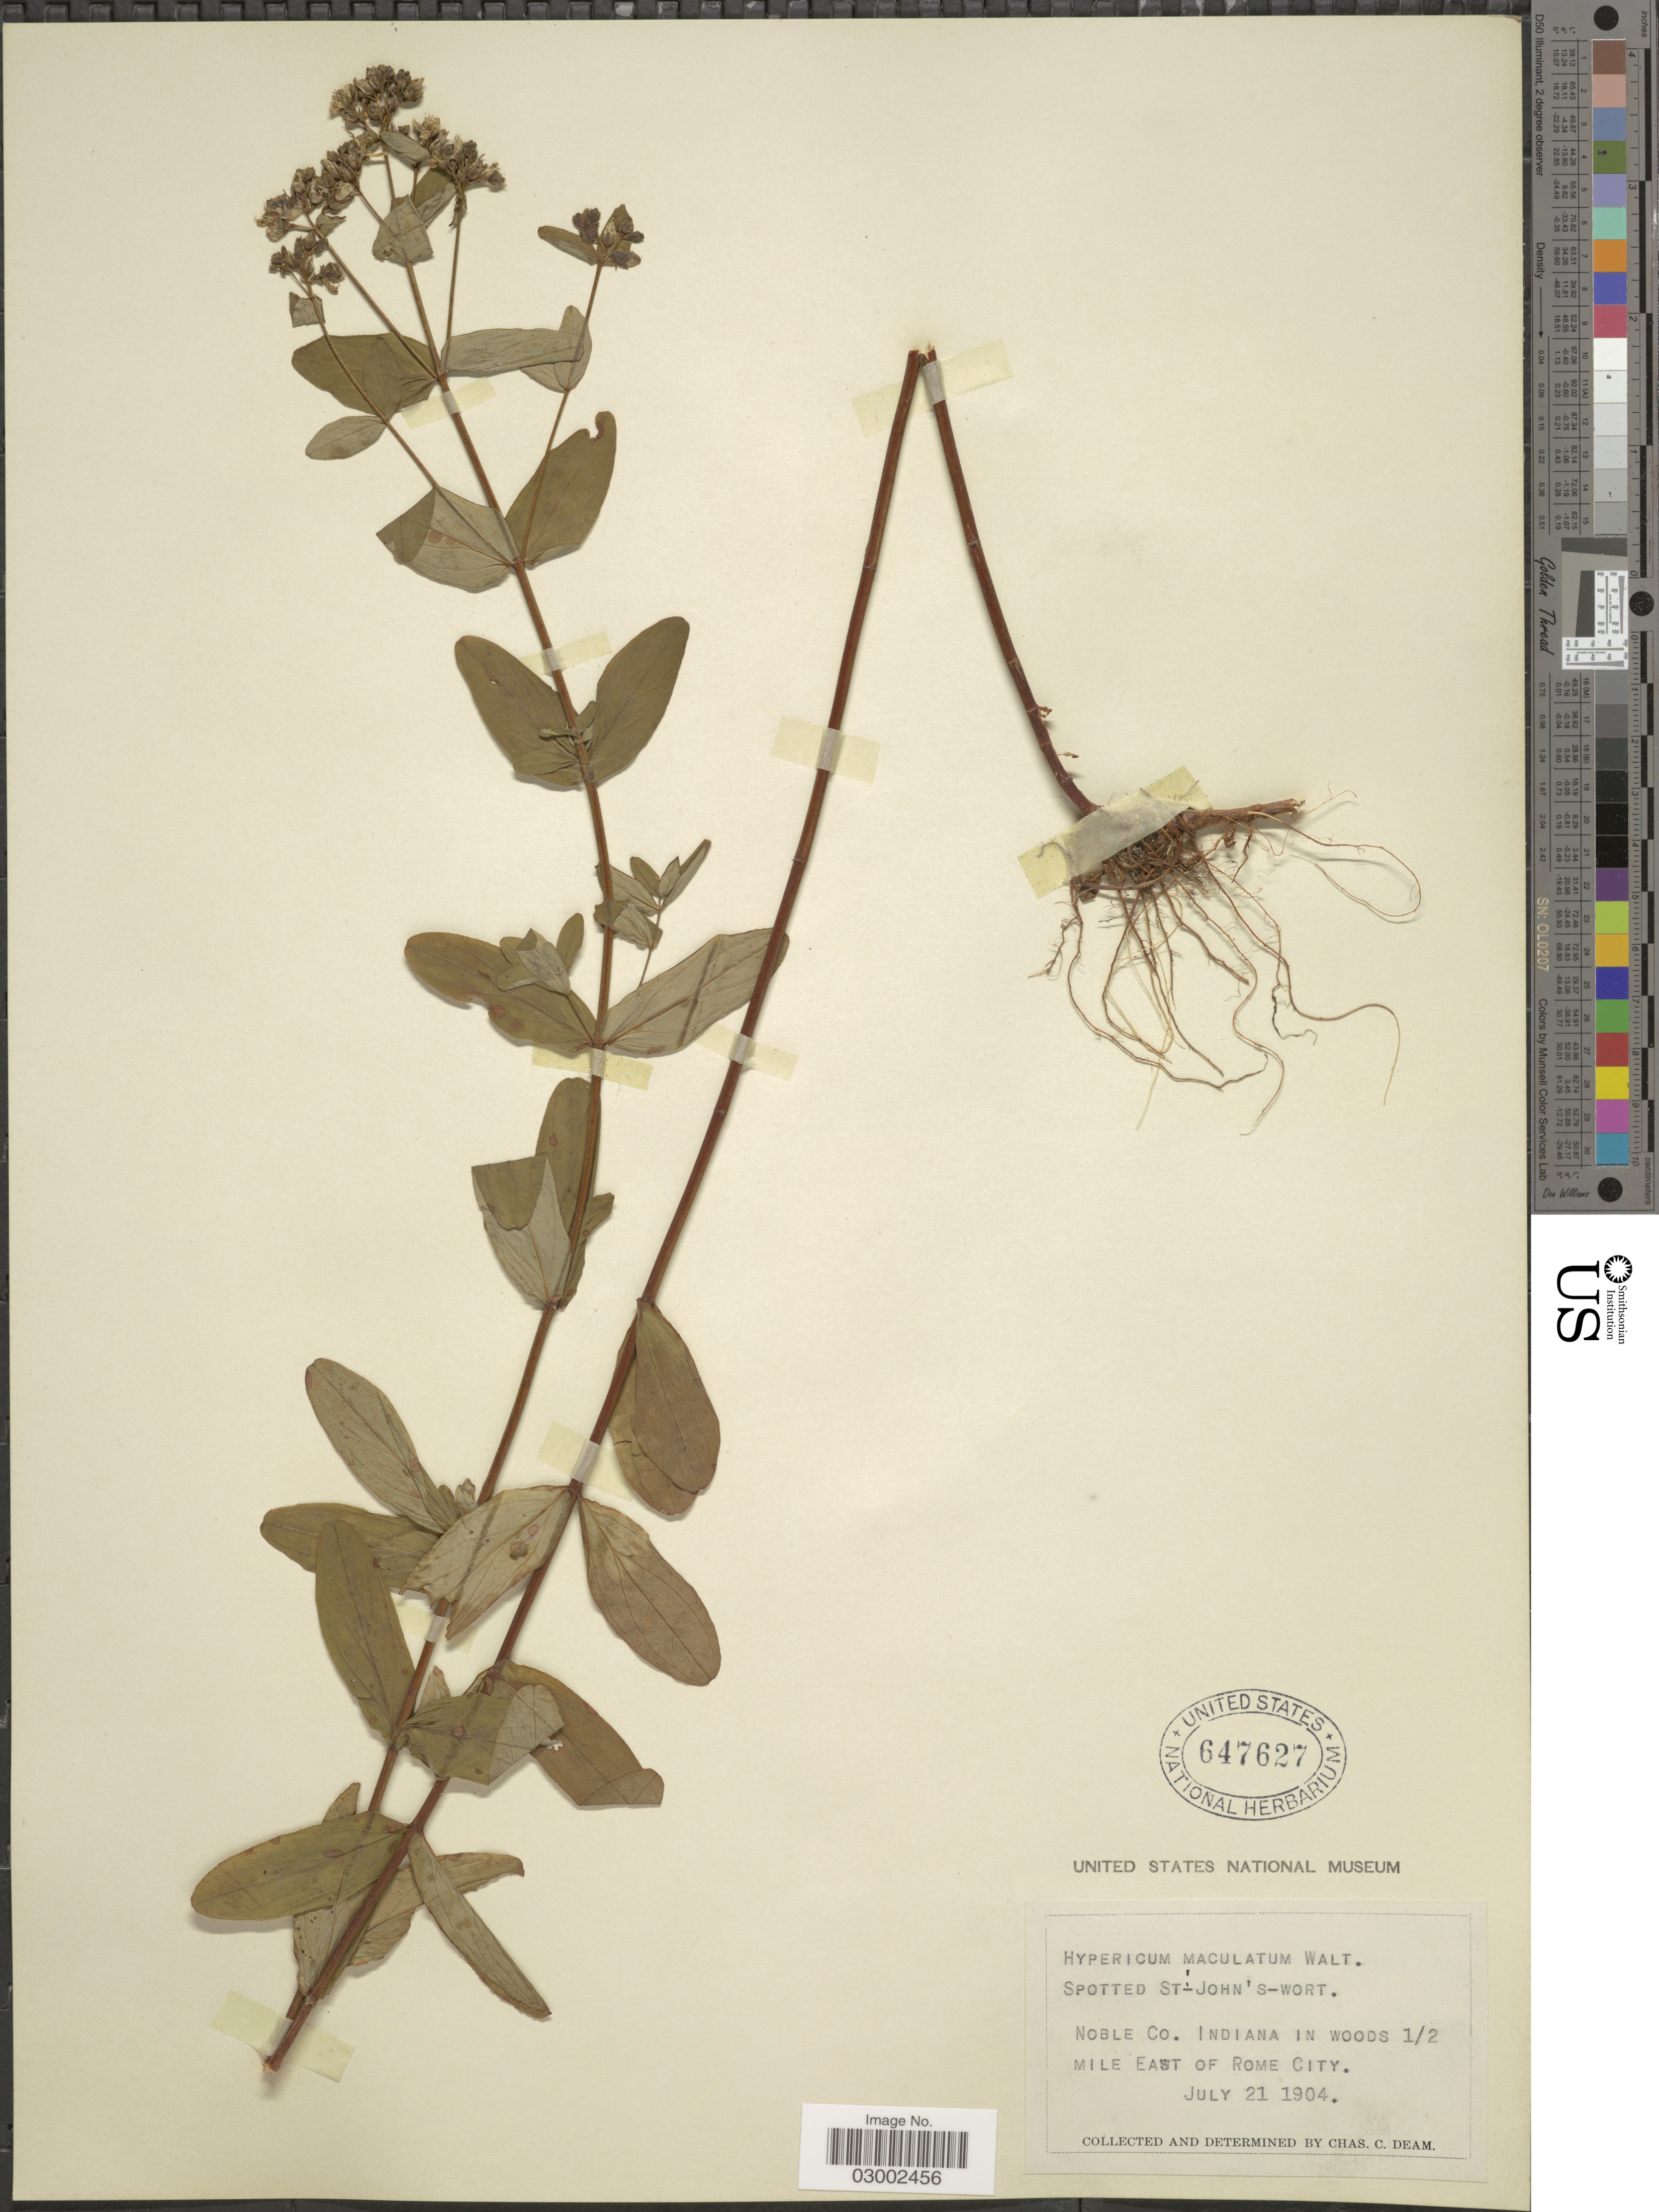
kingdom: Plantae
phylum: Tracheophyta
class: Magnoliopsida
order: Malpighiales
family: Hypericaceae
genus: Hypericum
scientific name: Hypericum punctatum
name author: Lam.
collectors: C. C. Deam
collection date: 1904-07-21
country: United States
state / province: Indiana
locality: St-John's-Wort. Noble Co. Indiana in woods ½ mile east of Rome City.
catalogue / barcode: US 647627